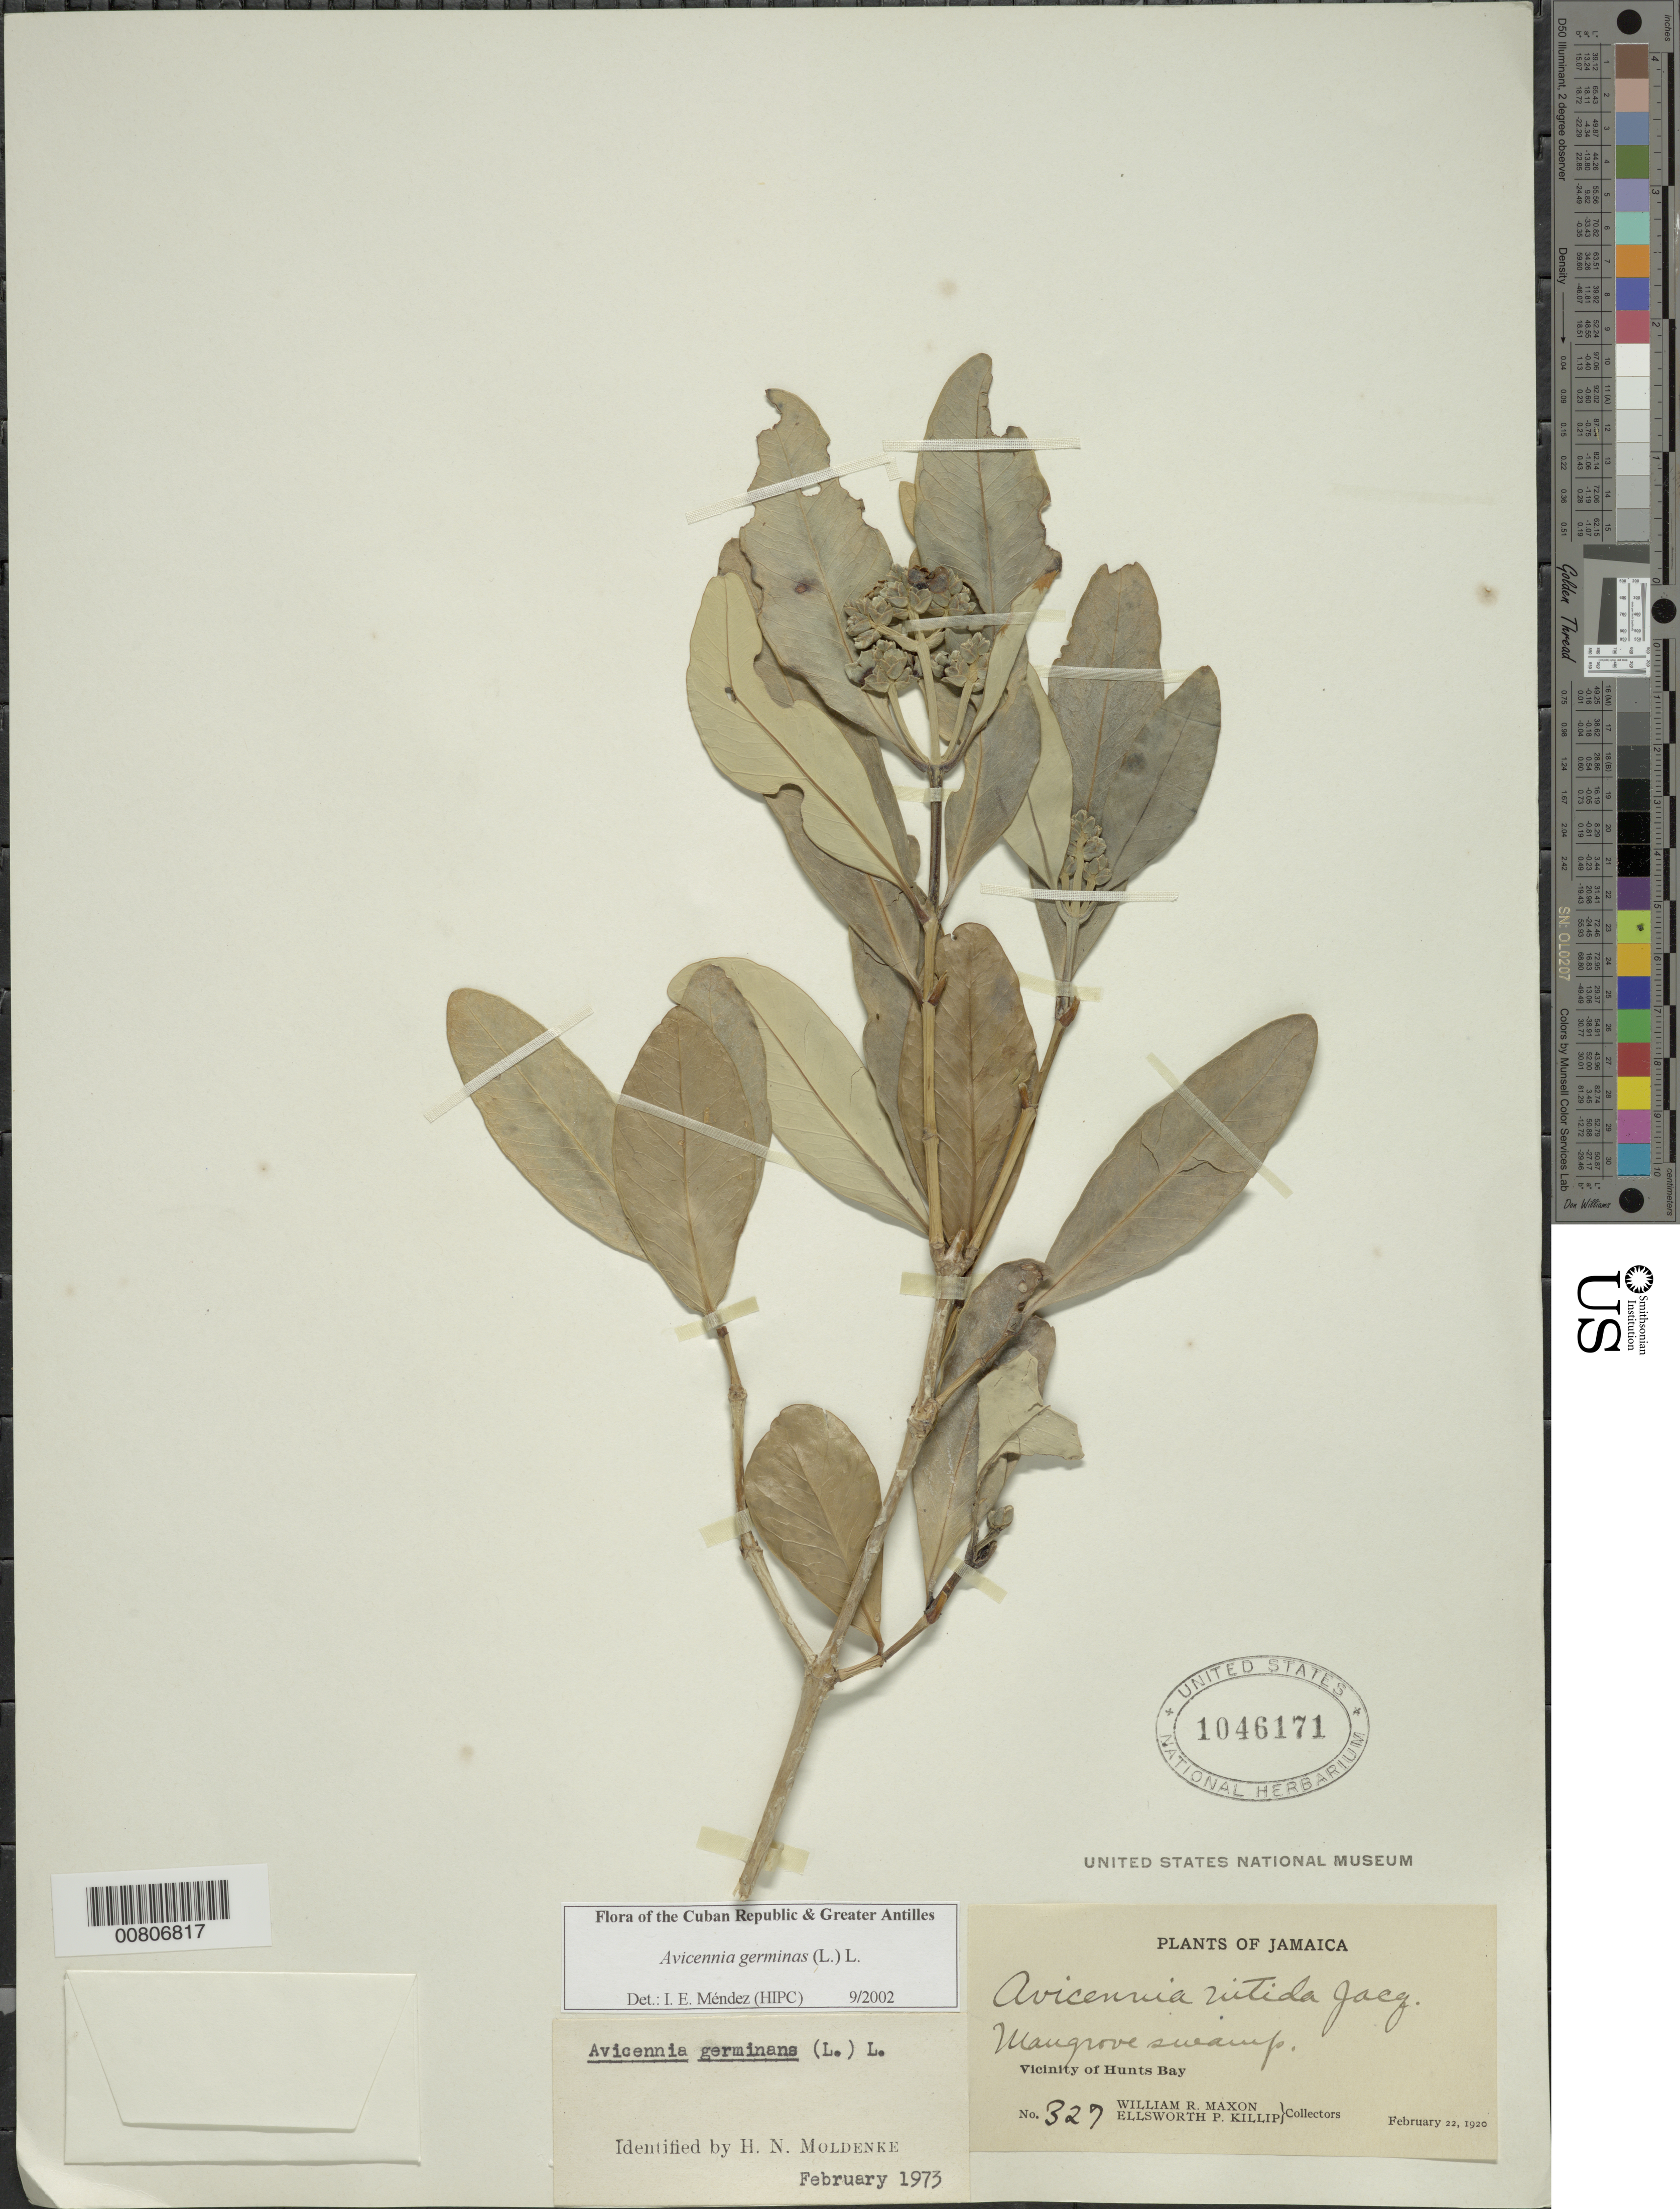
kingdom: Plantae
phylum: Tracheophyta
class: Magnoliopsida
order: Lamiales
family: Acanthaceae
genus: Avicennia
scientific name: Avicennia germinans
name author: (L.) L.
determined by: Méndez, Isidro E., (HIPC)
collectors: W. R. Maxon & E. P. Killip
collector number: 327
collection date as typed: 22 Feb 1920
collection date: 1920-02-22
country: Jamaica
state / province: Saint Catherine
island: Jamaica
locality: Hunts Bay vicinity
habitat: Mangrove swamp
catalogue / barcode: US 1046171